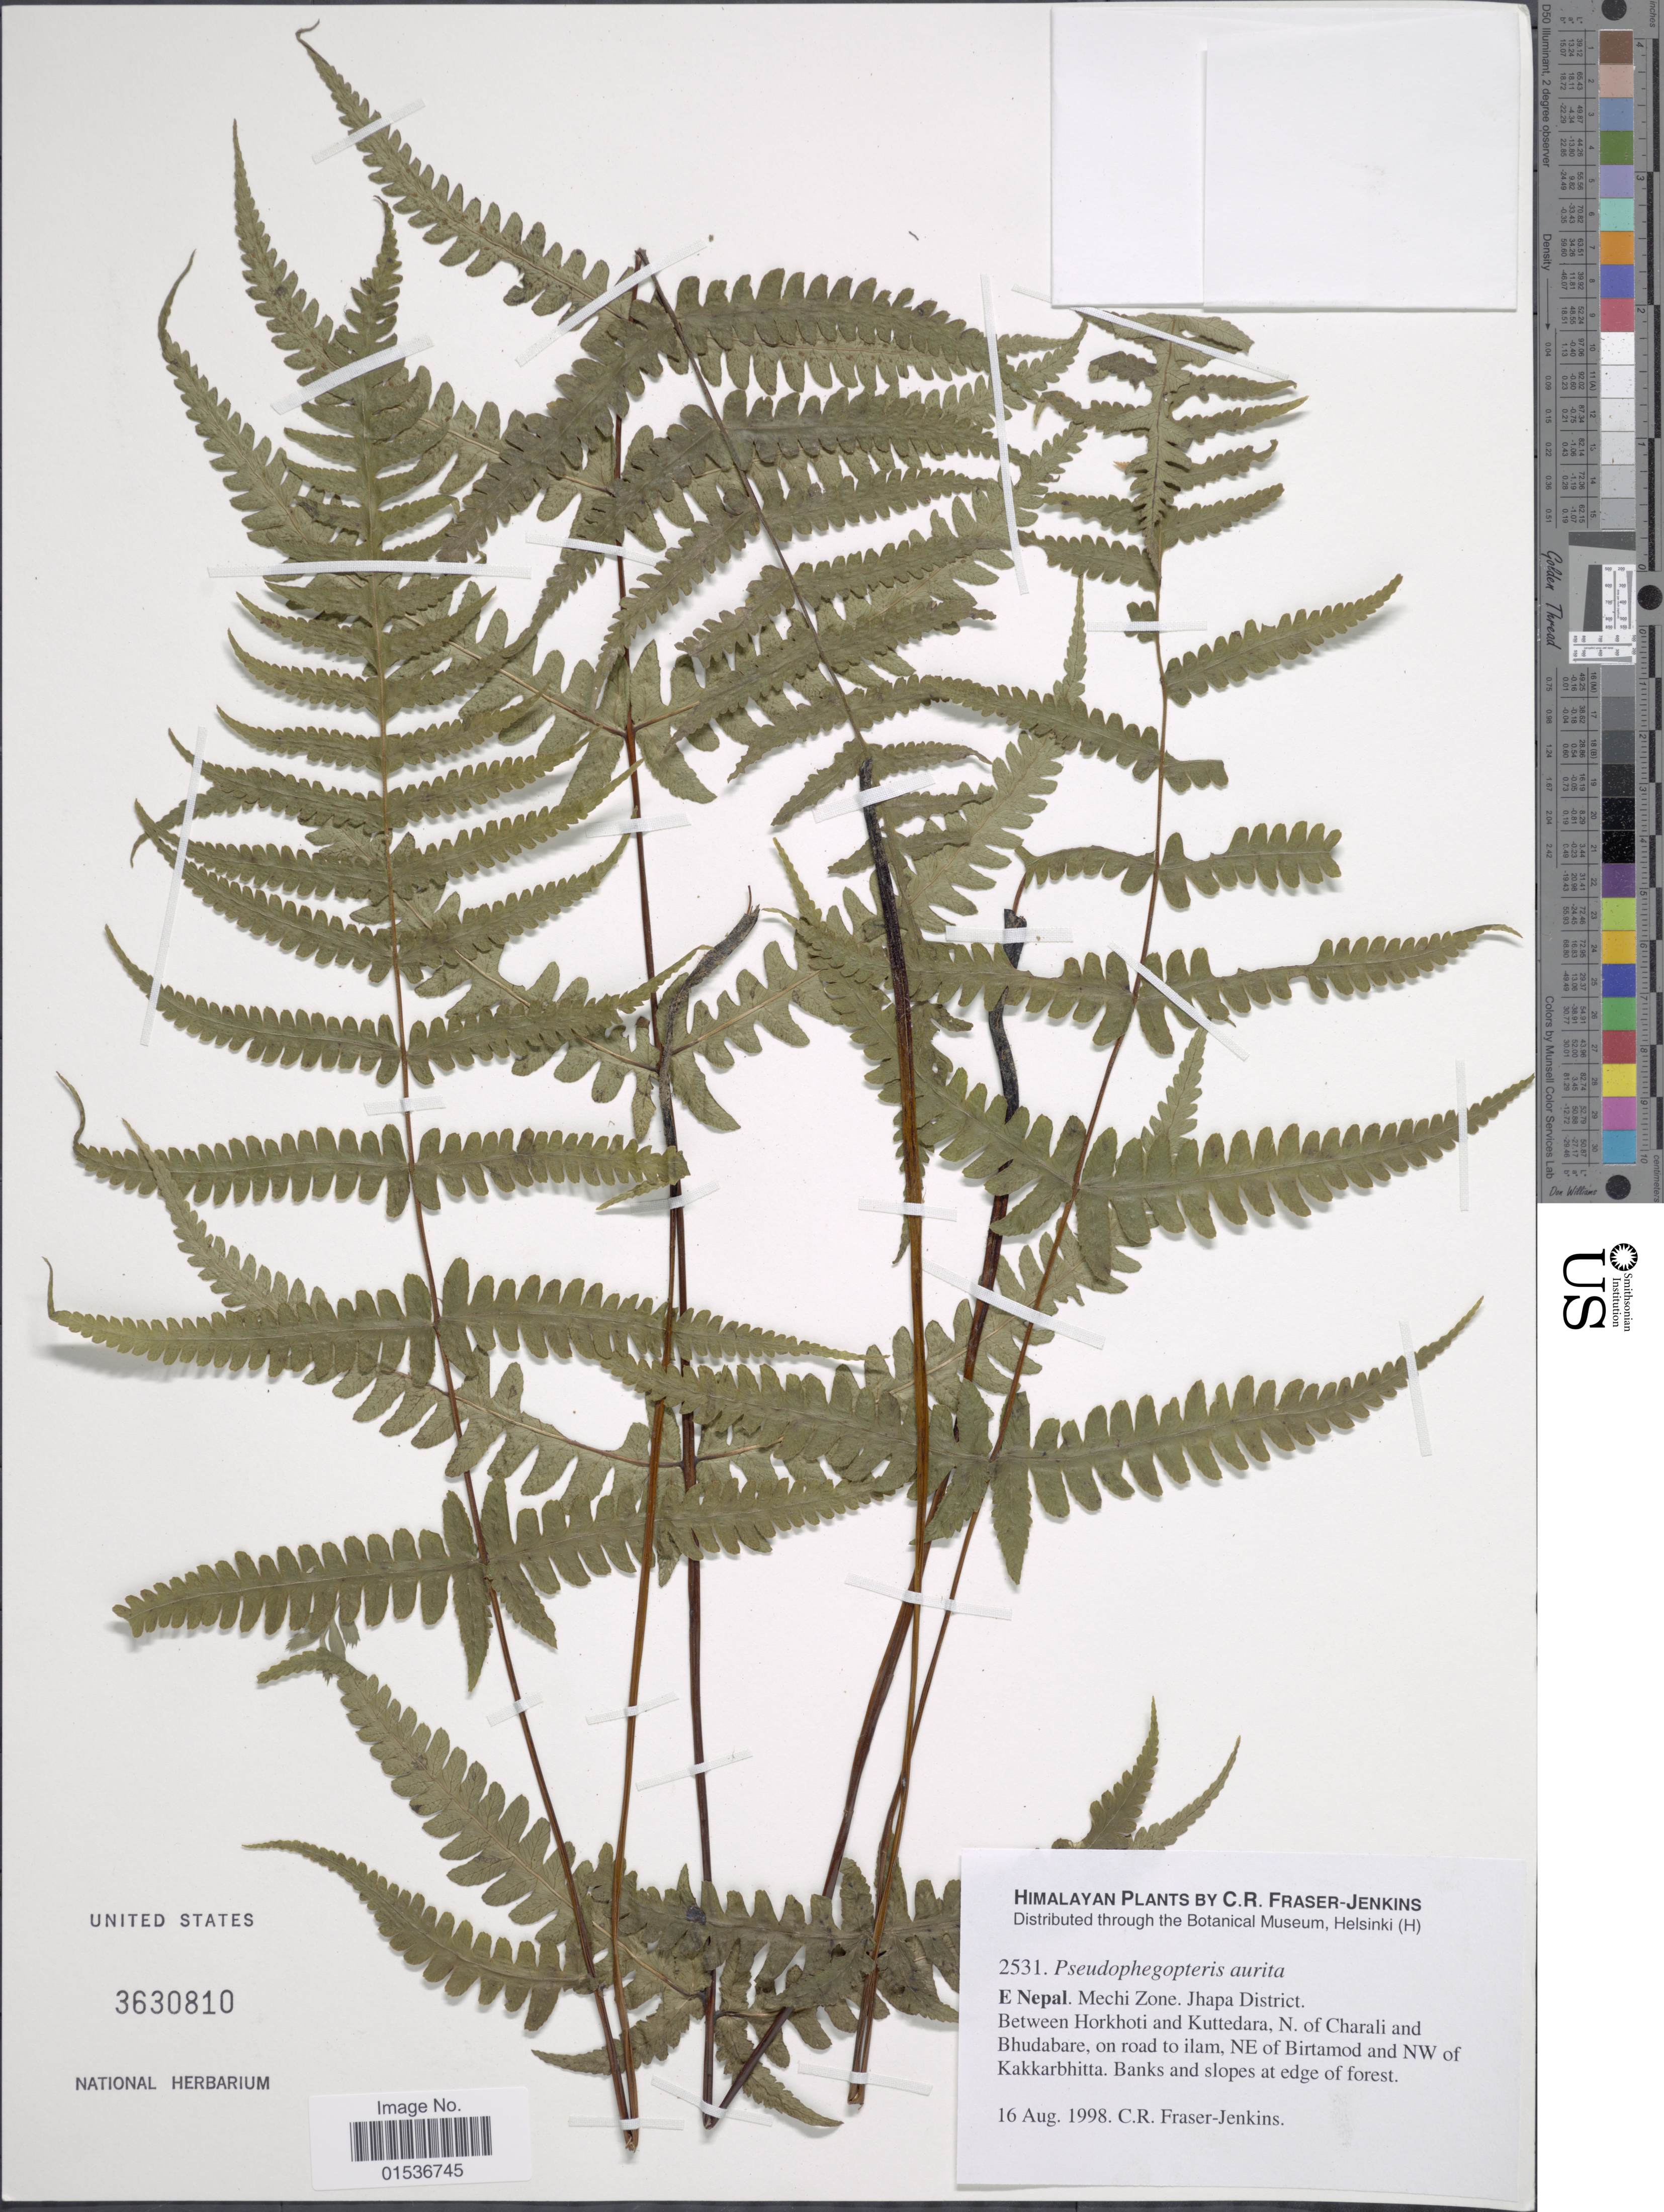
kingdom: Plantae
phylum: Tracheophyta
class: Polypodiopsida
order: Polypodiales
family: Thelypteridaceae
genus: Pseudophegopteris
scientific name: Pseudophegopteris aurita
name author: (Hook.) Ching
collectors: C. R. Fraser-Jenkins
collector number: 2531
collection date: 1998-08-16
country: Nepal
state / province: Mechi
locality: E Nepal. Mechi Zone. Jhapa District, Between Horkhoti and Kuttedara, N. of Charali and Bhudabare, on road to ilam. NE of Birtamod and NW of Kakkarbhitta.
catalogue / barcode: US 3630810